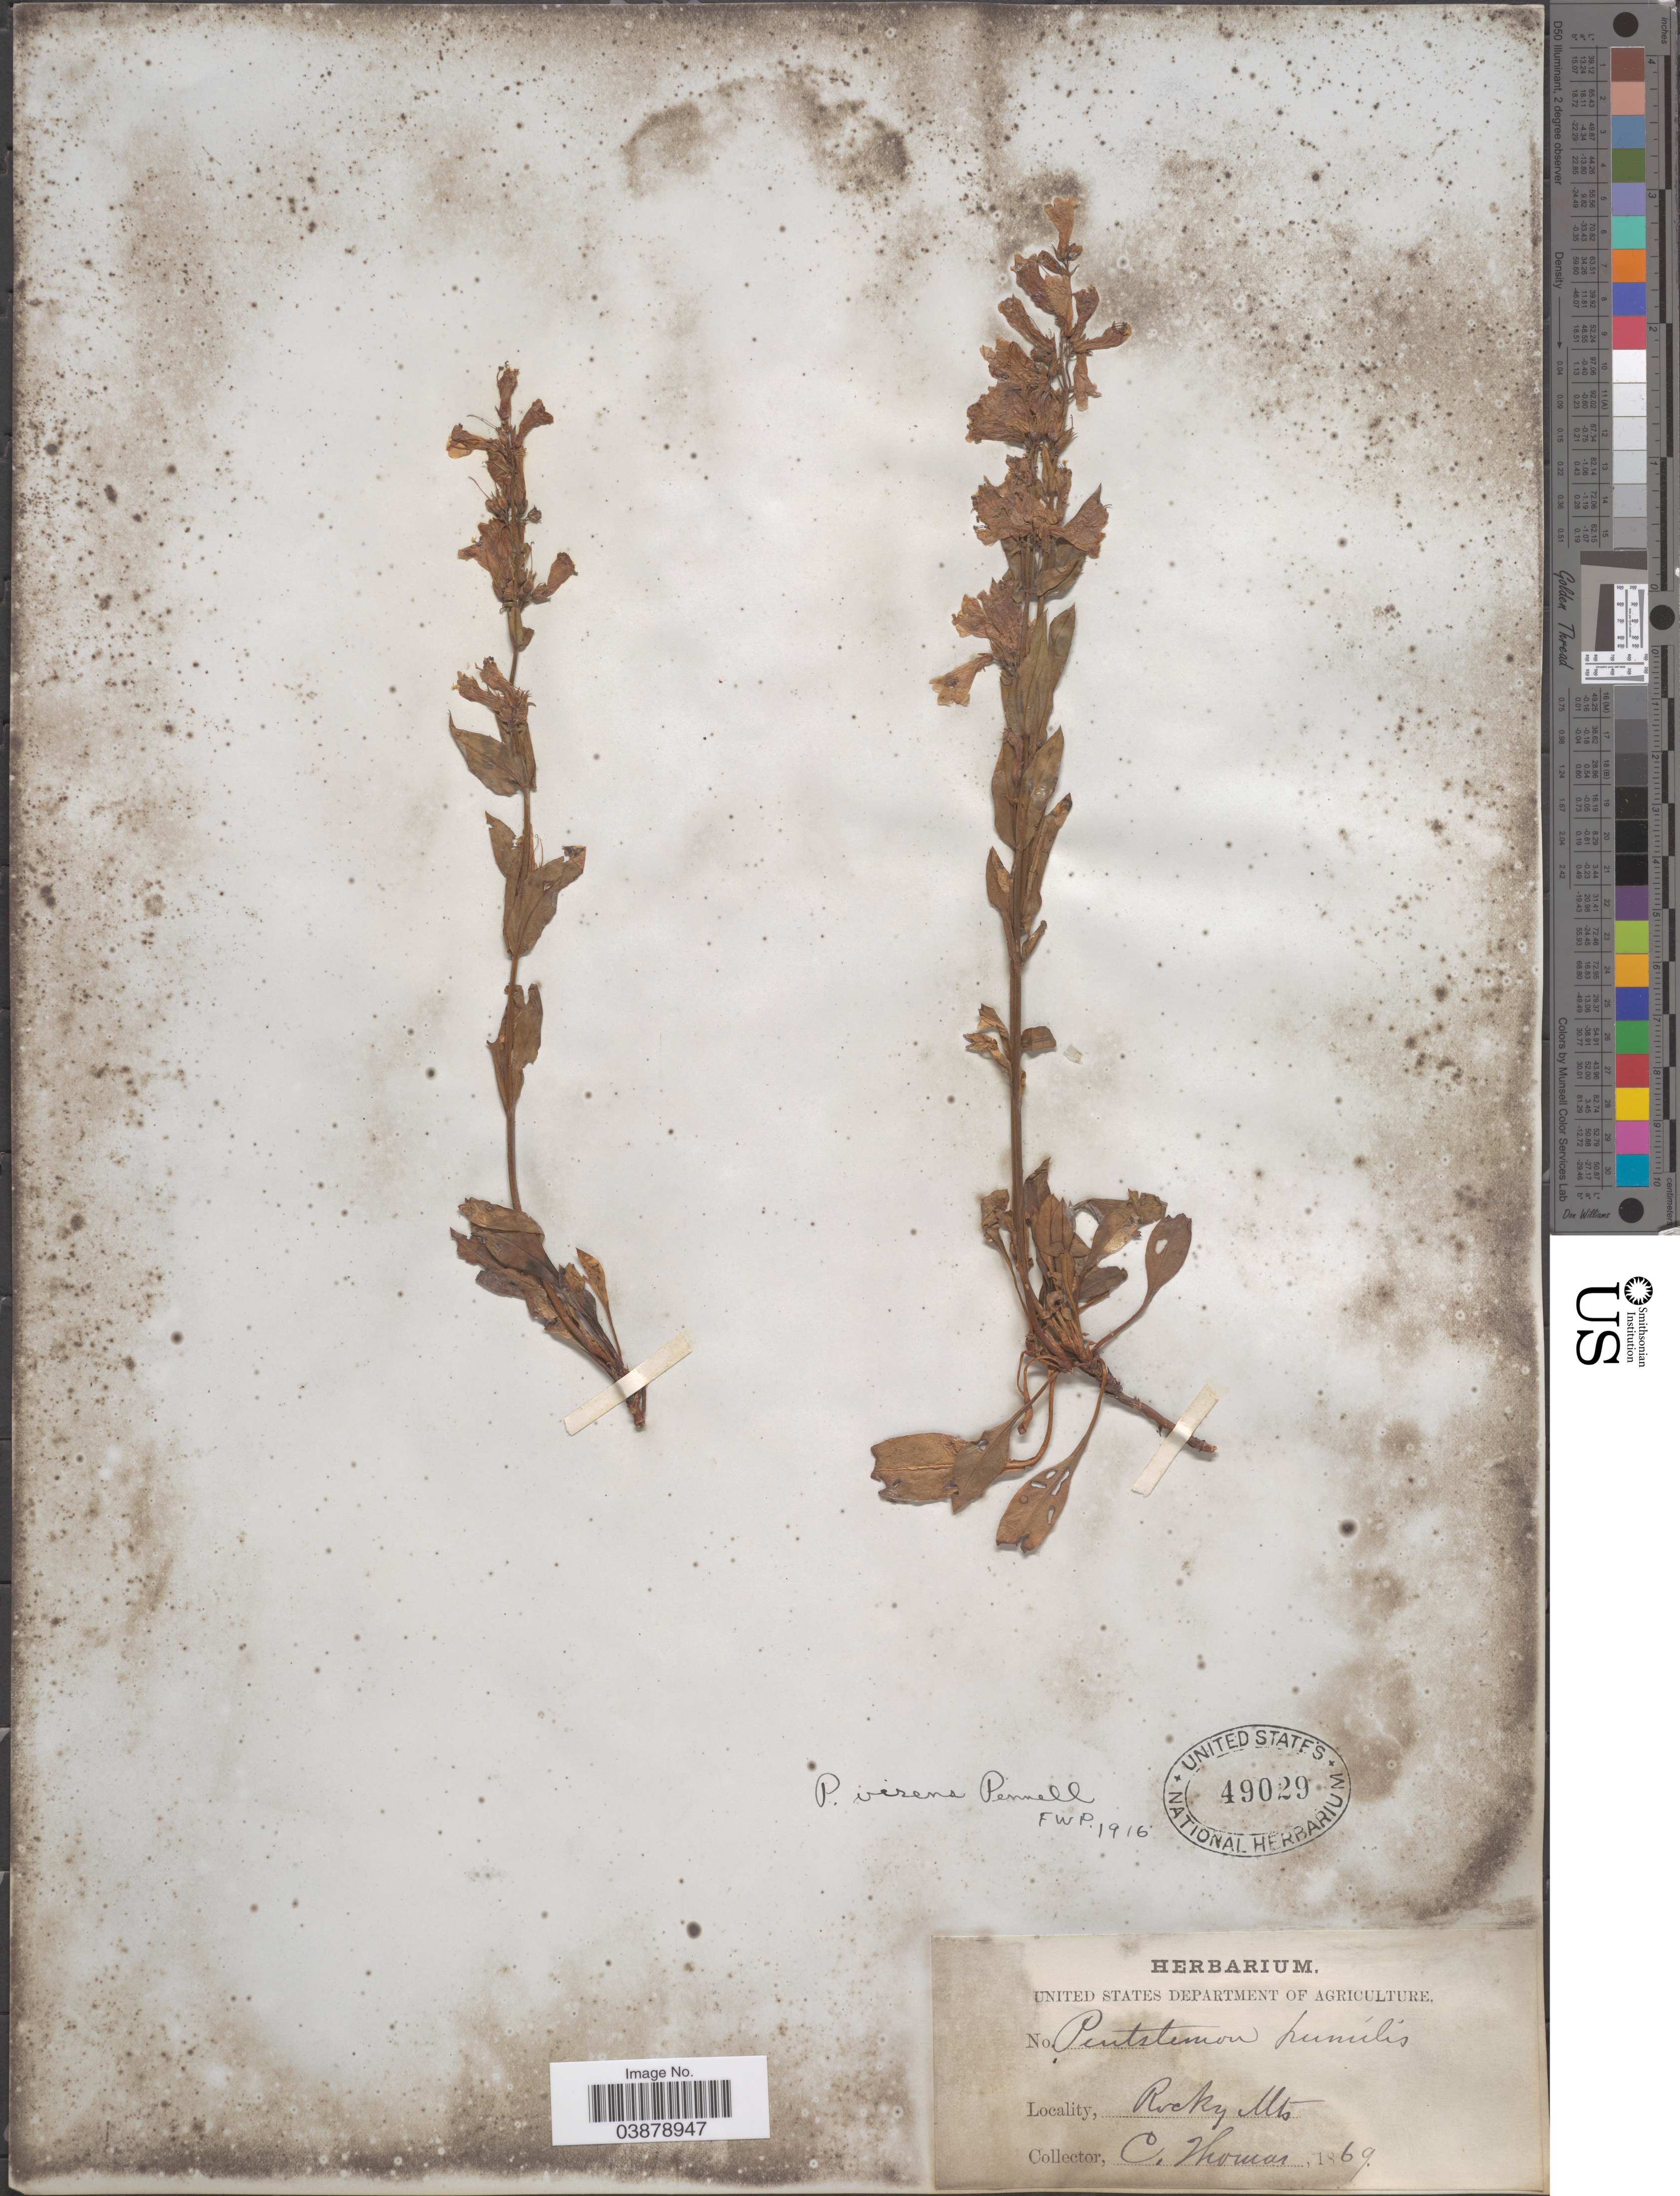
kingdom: Plantae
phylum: Tracheophyta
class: Magnoliopsida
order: Lamiales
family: Plantaginaceae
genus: Penstemon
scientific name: Penstemon virens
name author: Pennell ex Rydb.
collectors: C. Thomas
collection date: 1869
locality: Rocky Mts.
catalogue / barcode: US 49029